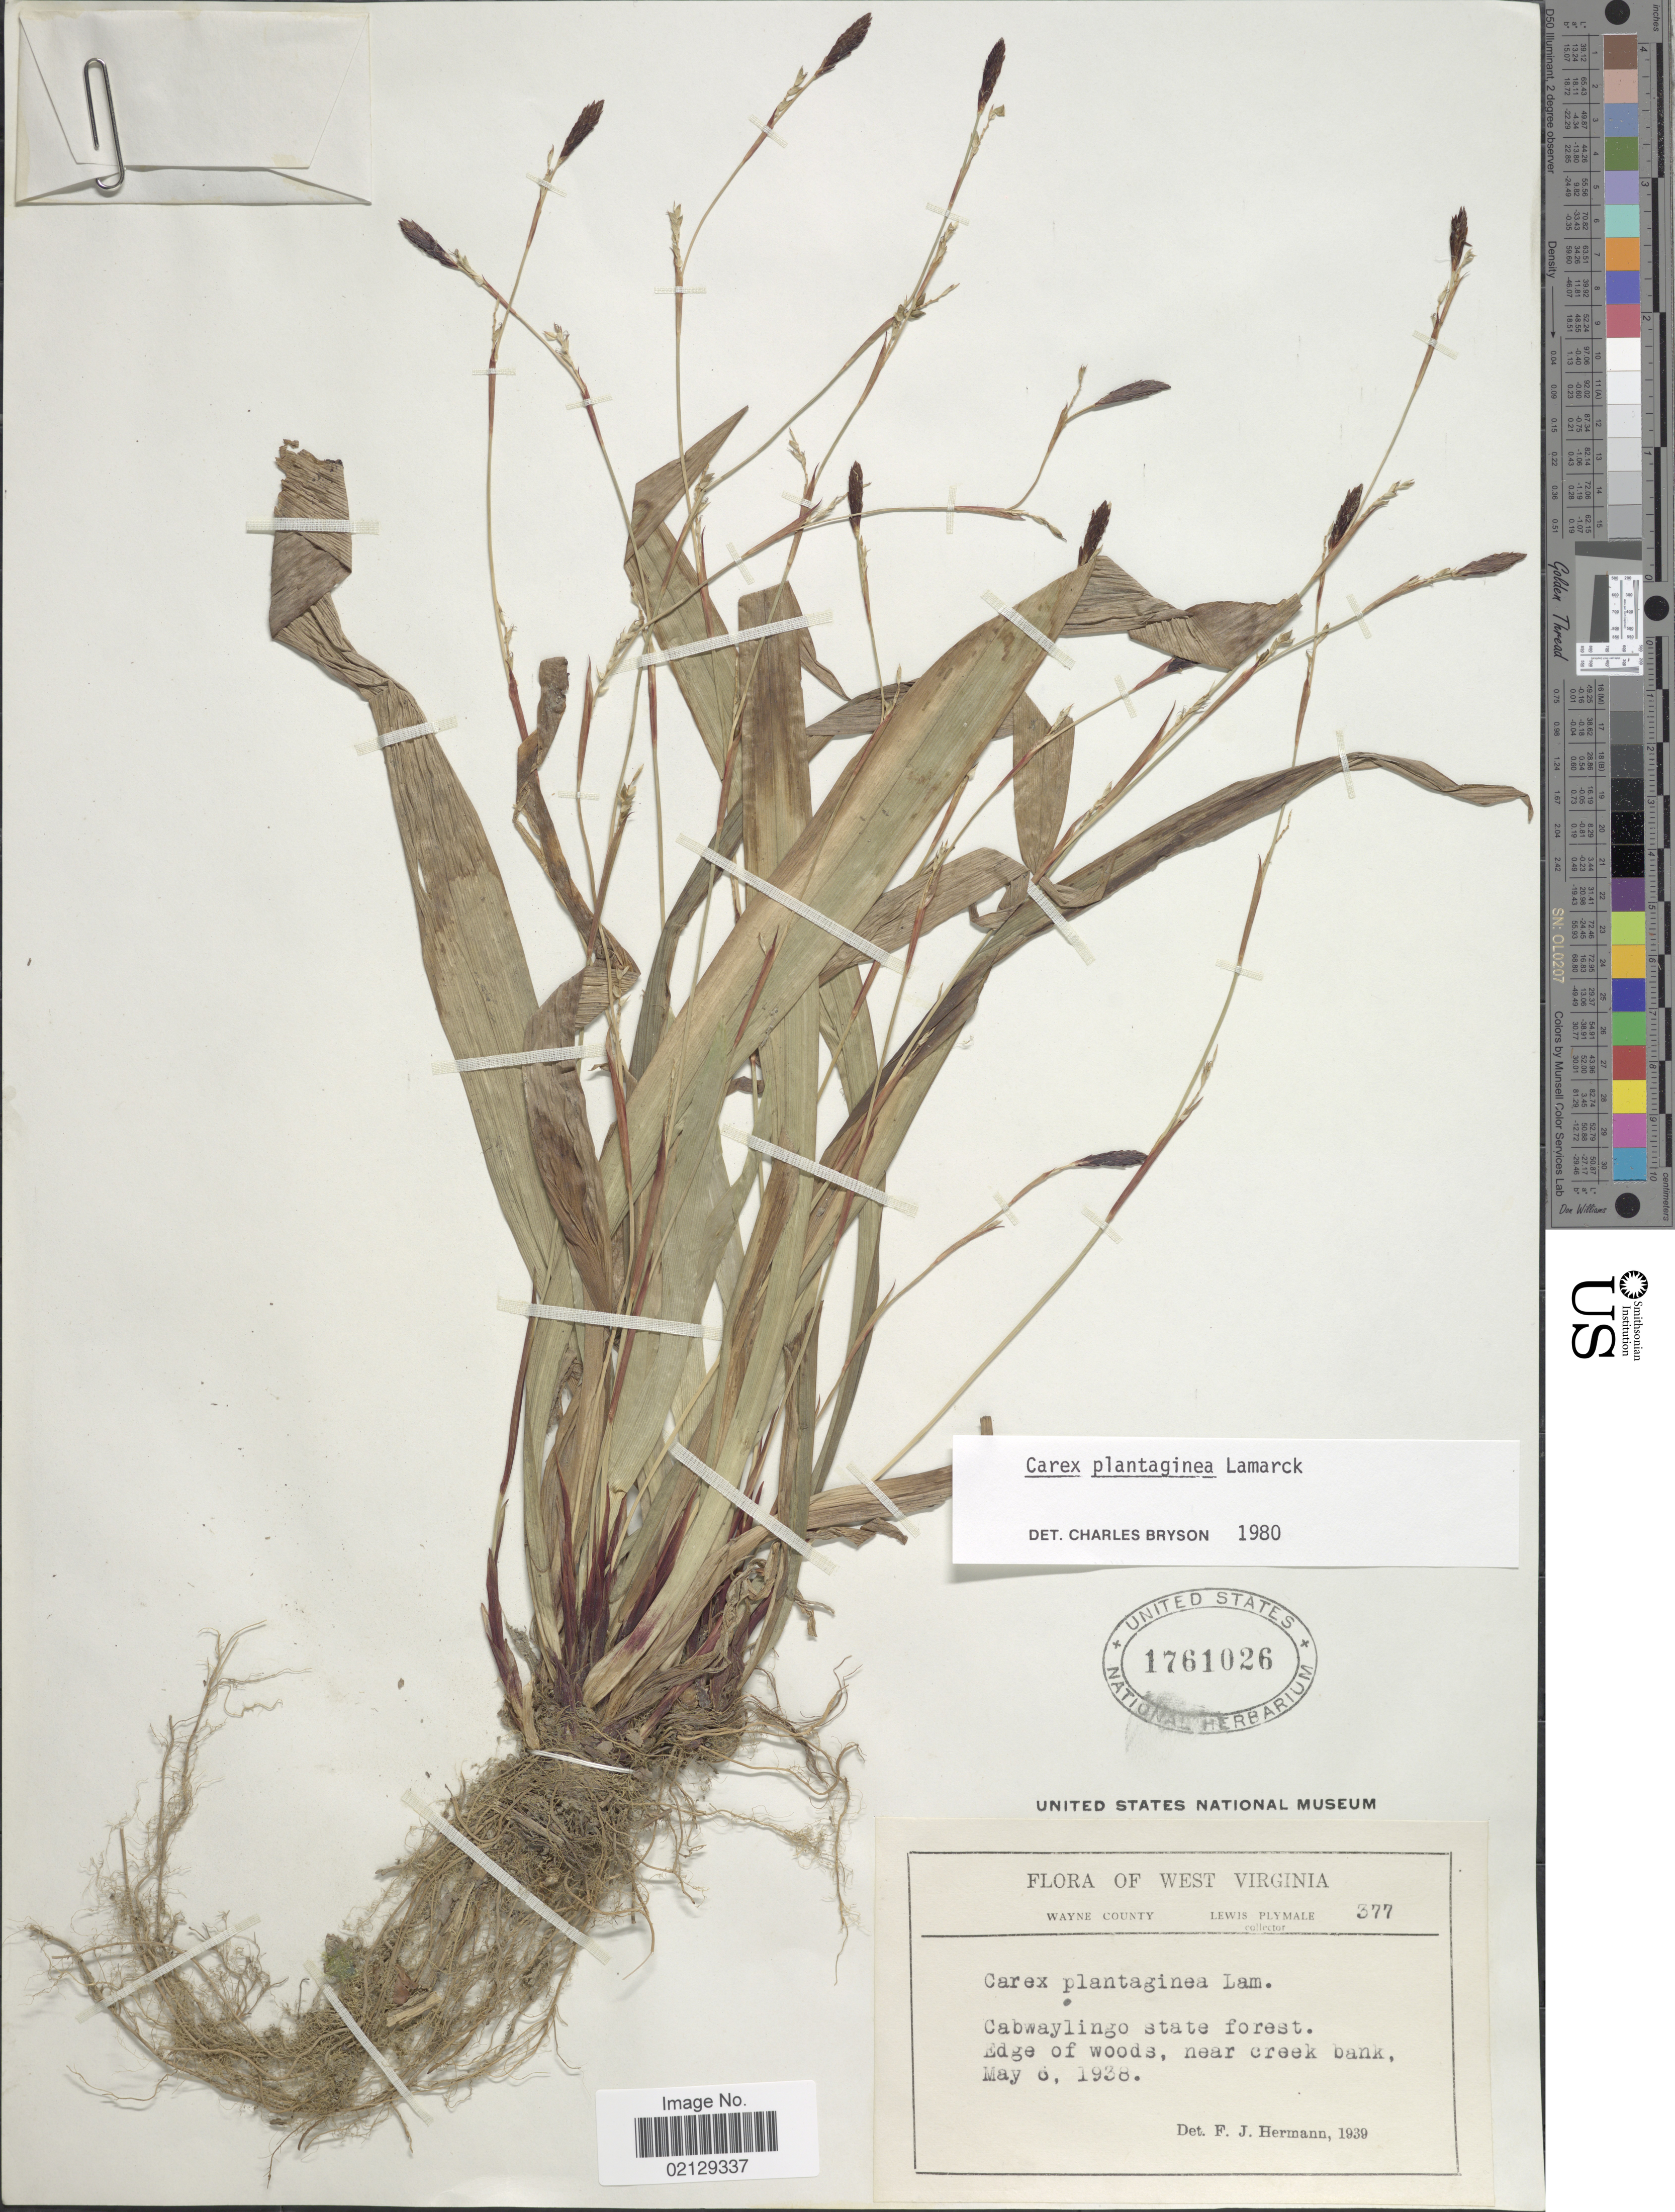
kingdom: Plantae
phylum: Tracheophyta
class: Liliopsida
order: Poales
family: Cyperaceae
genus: Carex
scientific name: Carex plantaginea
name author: Lam.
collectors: L. Plymale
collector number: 377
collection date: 1938-05-06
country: United States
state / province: West Virginia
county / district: Wayne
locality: Cabwaylingo State Forest, Edge of woods, near creek Bank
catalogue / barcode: US 1761026